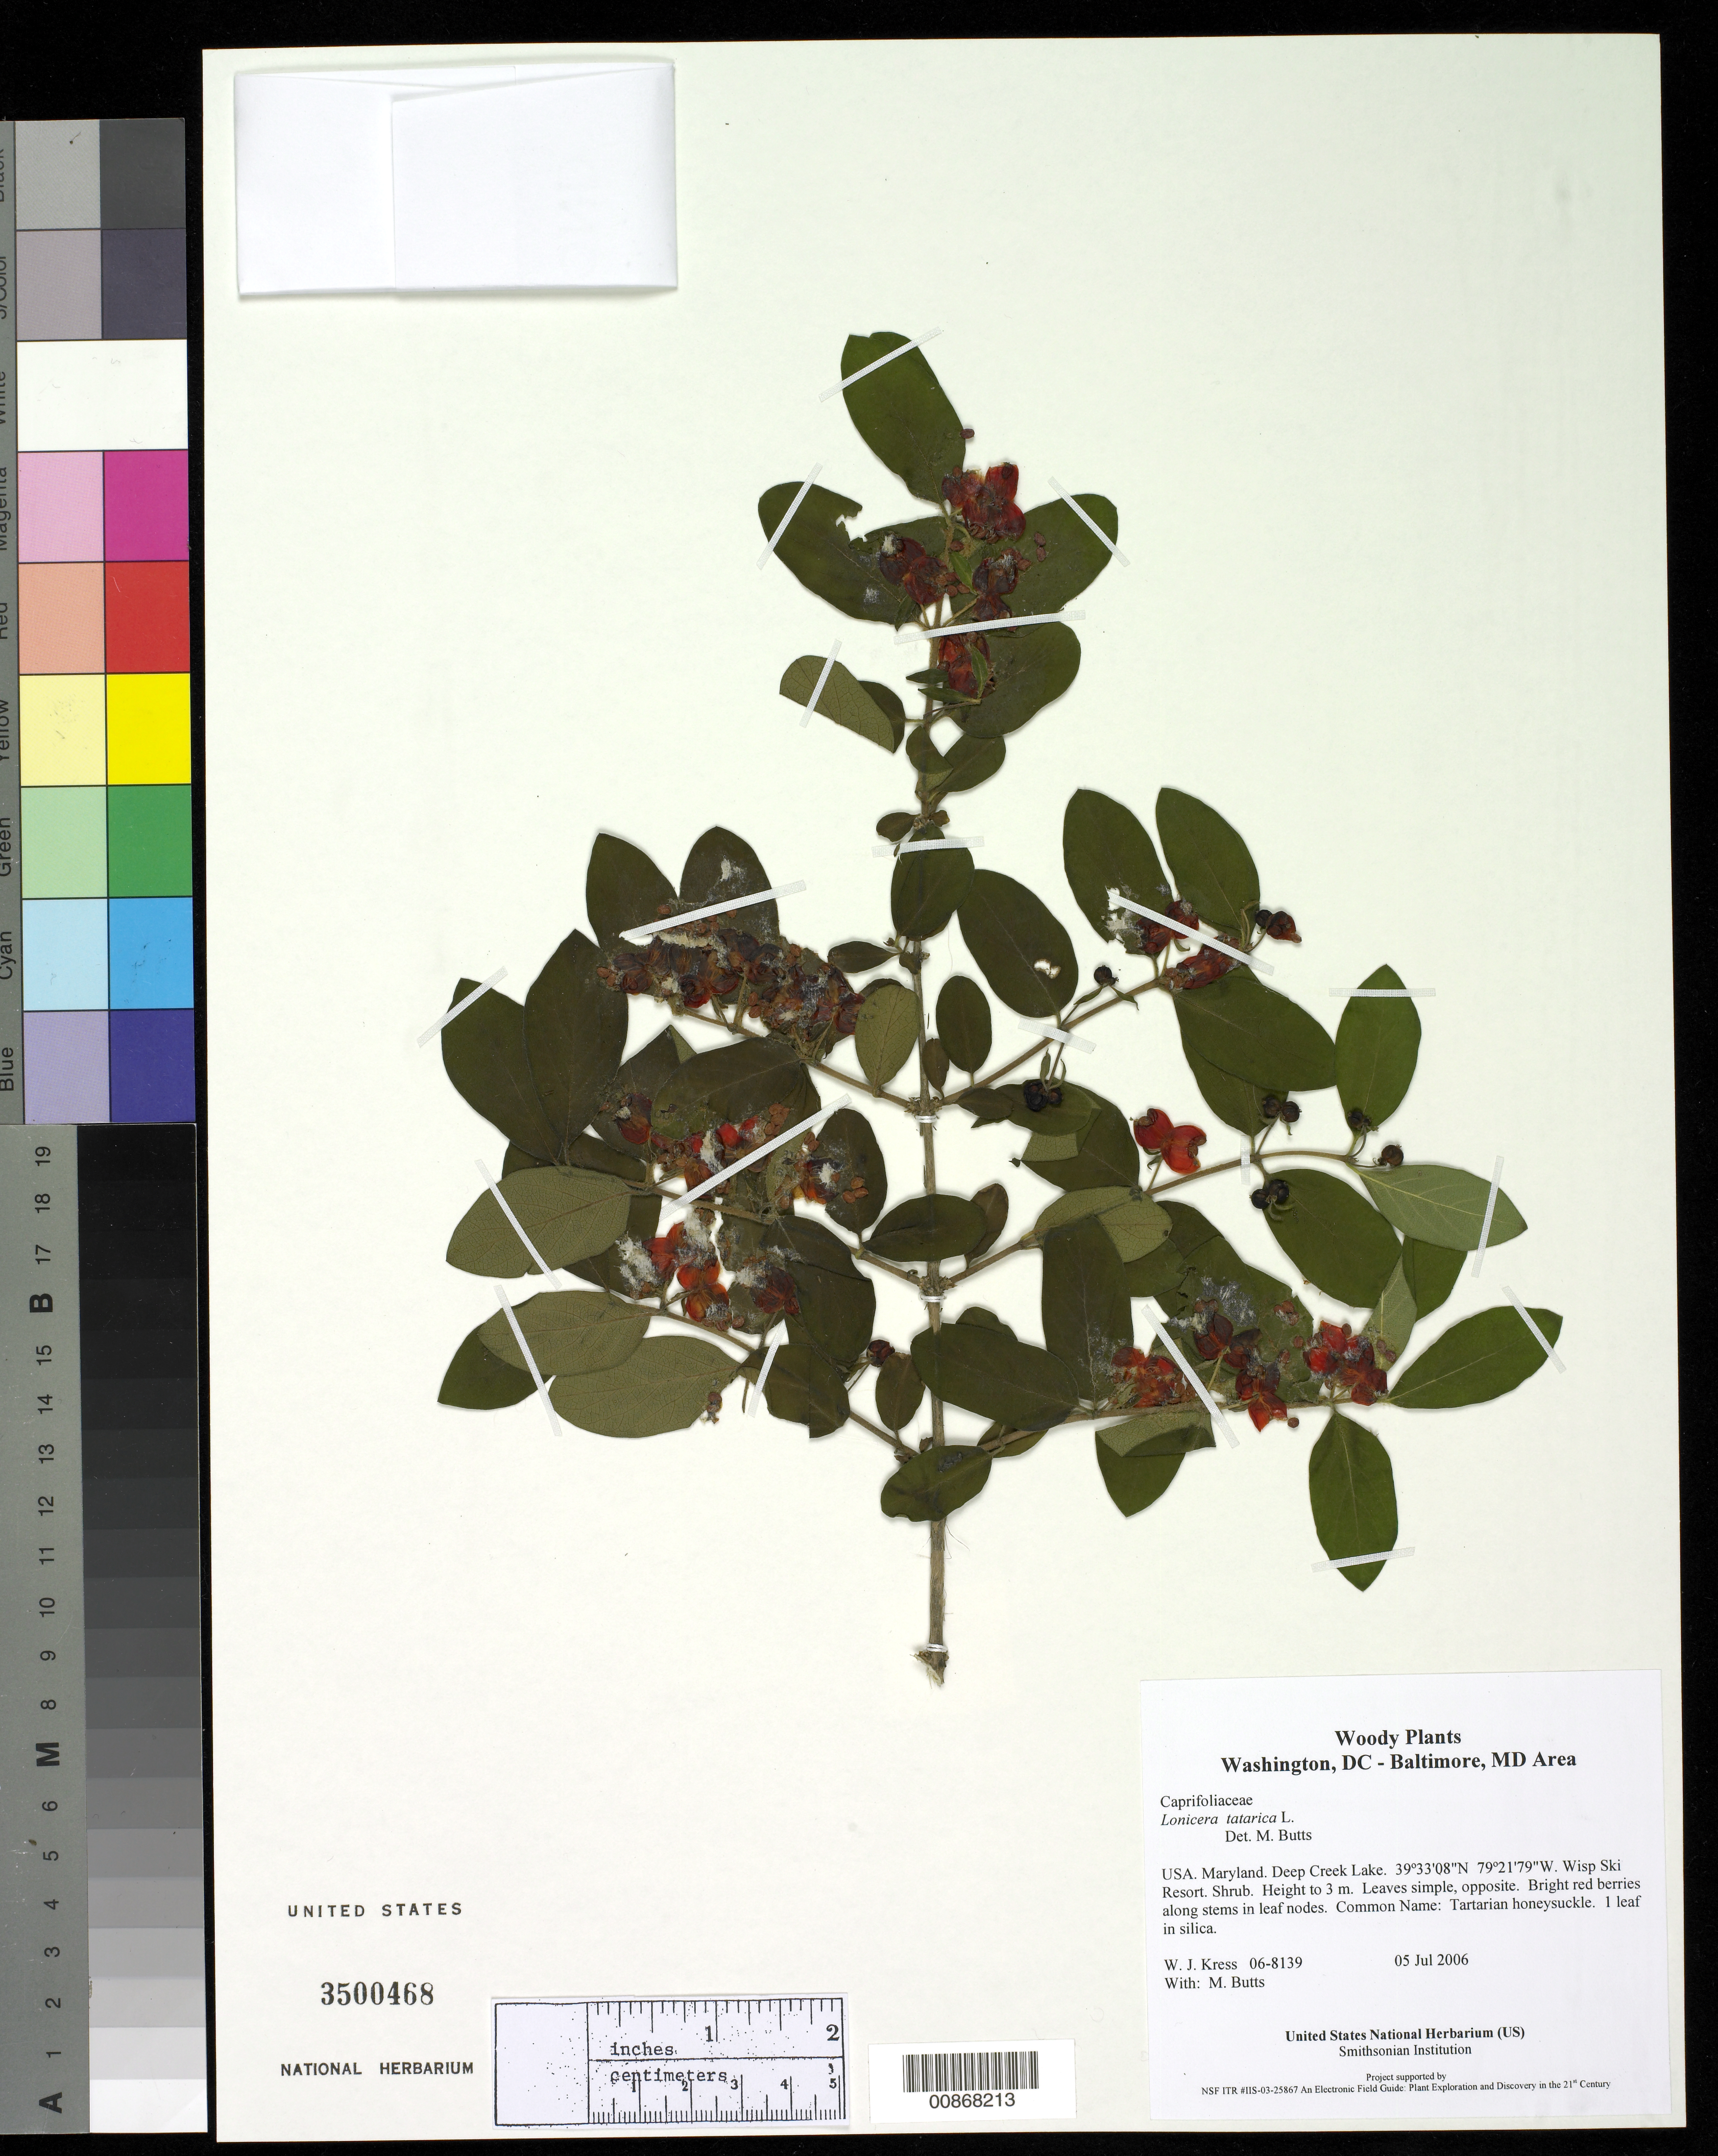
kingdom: Plantae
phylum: Tracheophyta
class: Magnoliopsida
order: Dipsacales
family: Caprifoliaceae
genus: Lonicera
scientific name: Lonicera tatarica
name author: L.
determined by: Butts, M. B.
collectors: W. J. Kress & M. B. Butts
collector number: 06-8139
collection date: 2006-07-05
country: United States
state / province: Maryland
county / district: Garrett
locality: Deep Creek Lake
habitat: Wisp Ski Resort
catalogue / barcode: US 3500468